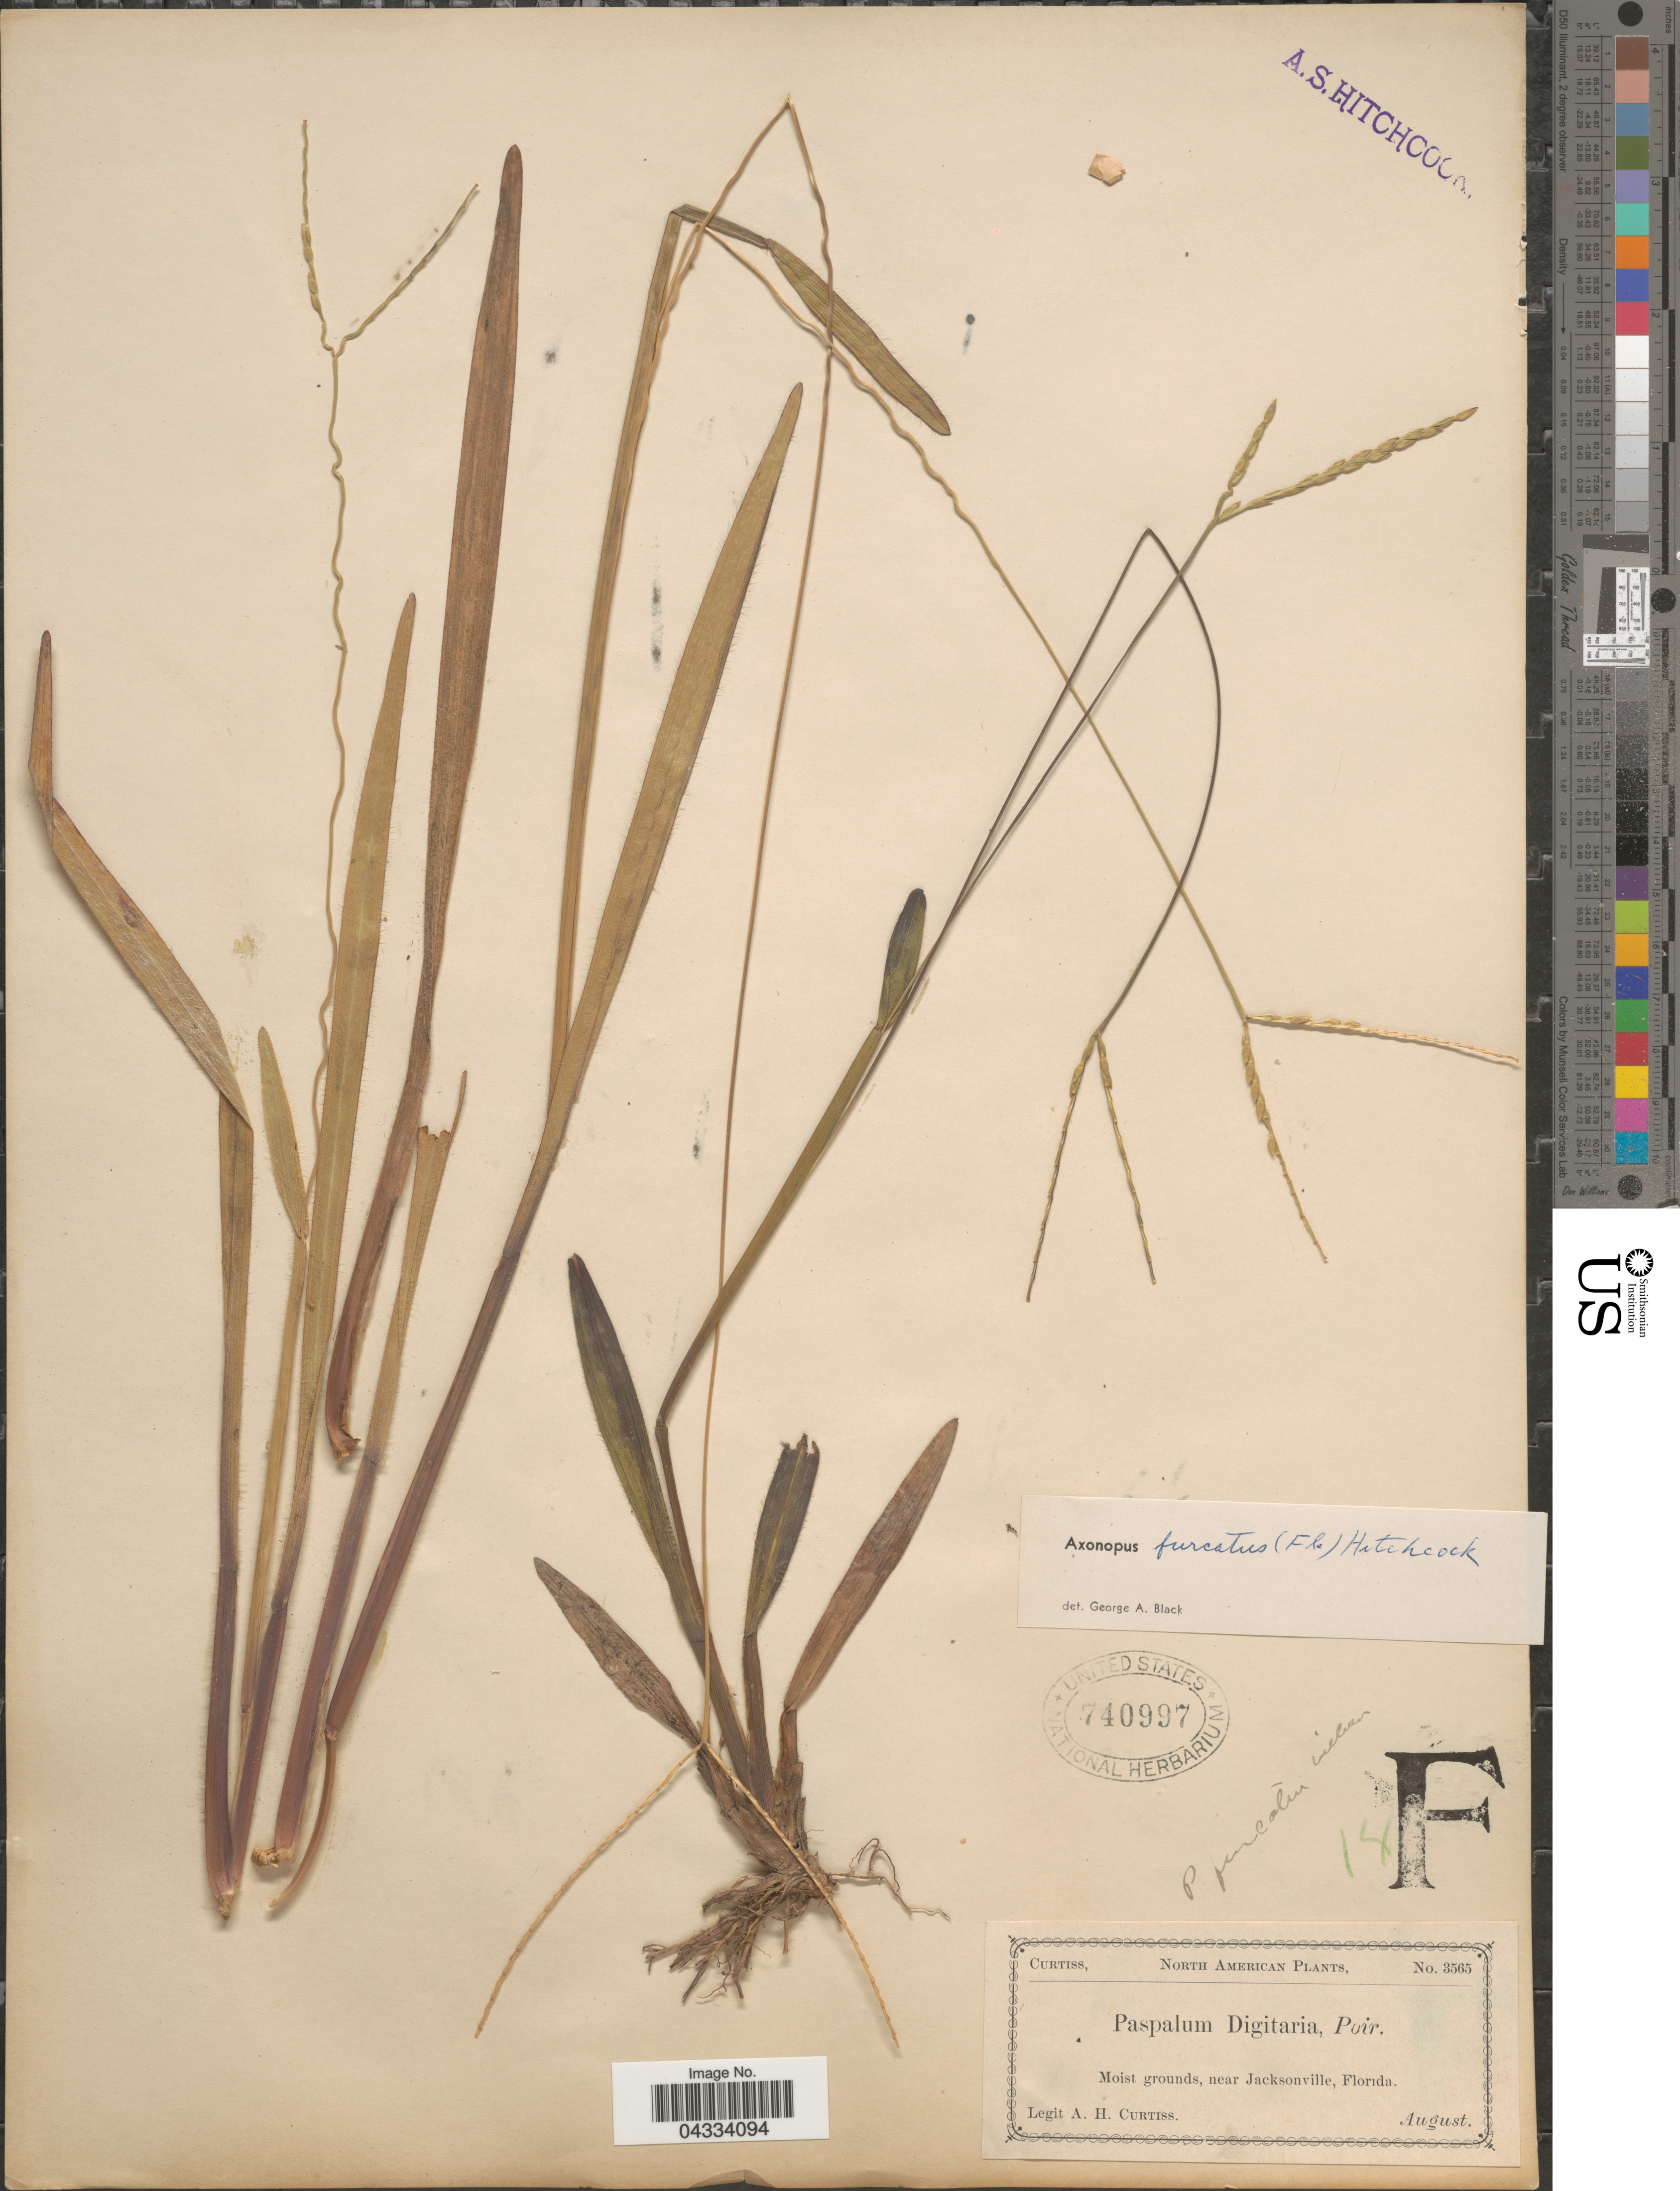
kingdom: Plantae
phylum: Tracheophyta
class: Liliopsida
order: Poales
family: Poaceae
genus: Axonopus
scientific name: Axonopus furcatus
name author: (Flüggé) Hitchc.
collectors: A. H. Curtiss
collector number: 3565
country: United States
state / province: Florida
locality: Moist grounds, near Jacksonville.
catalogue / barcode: US 740997